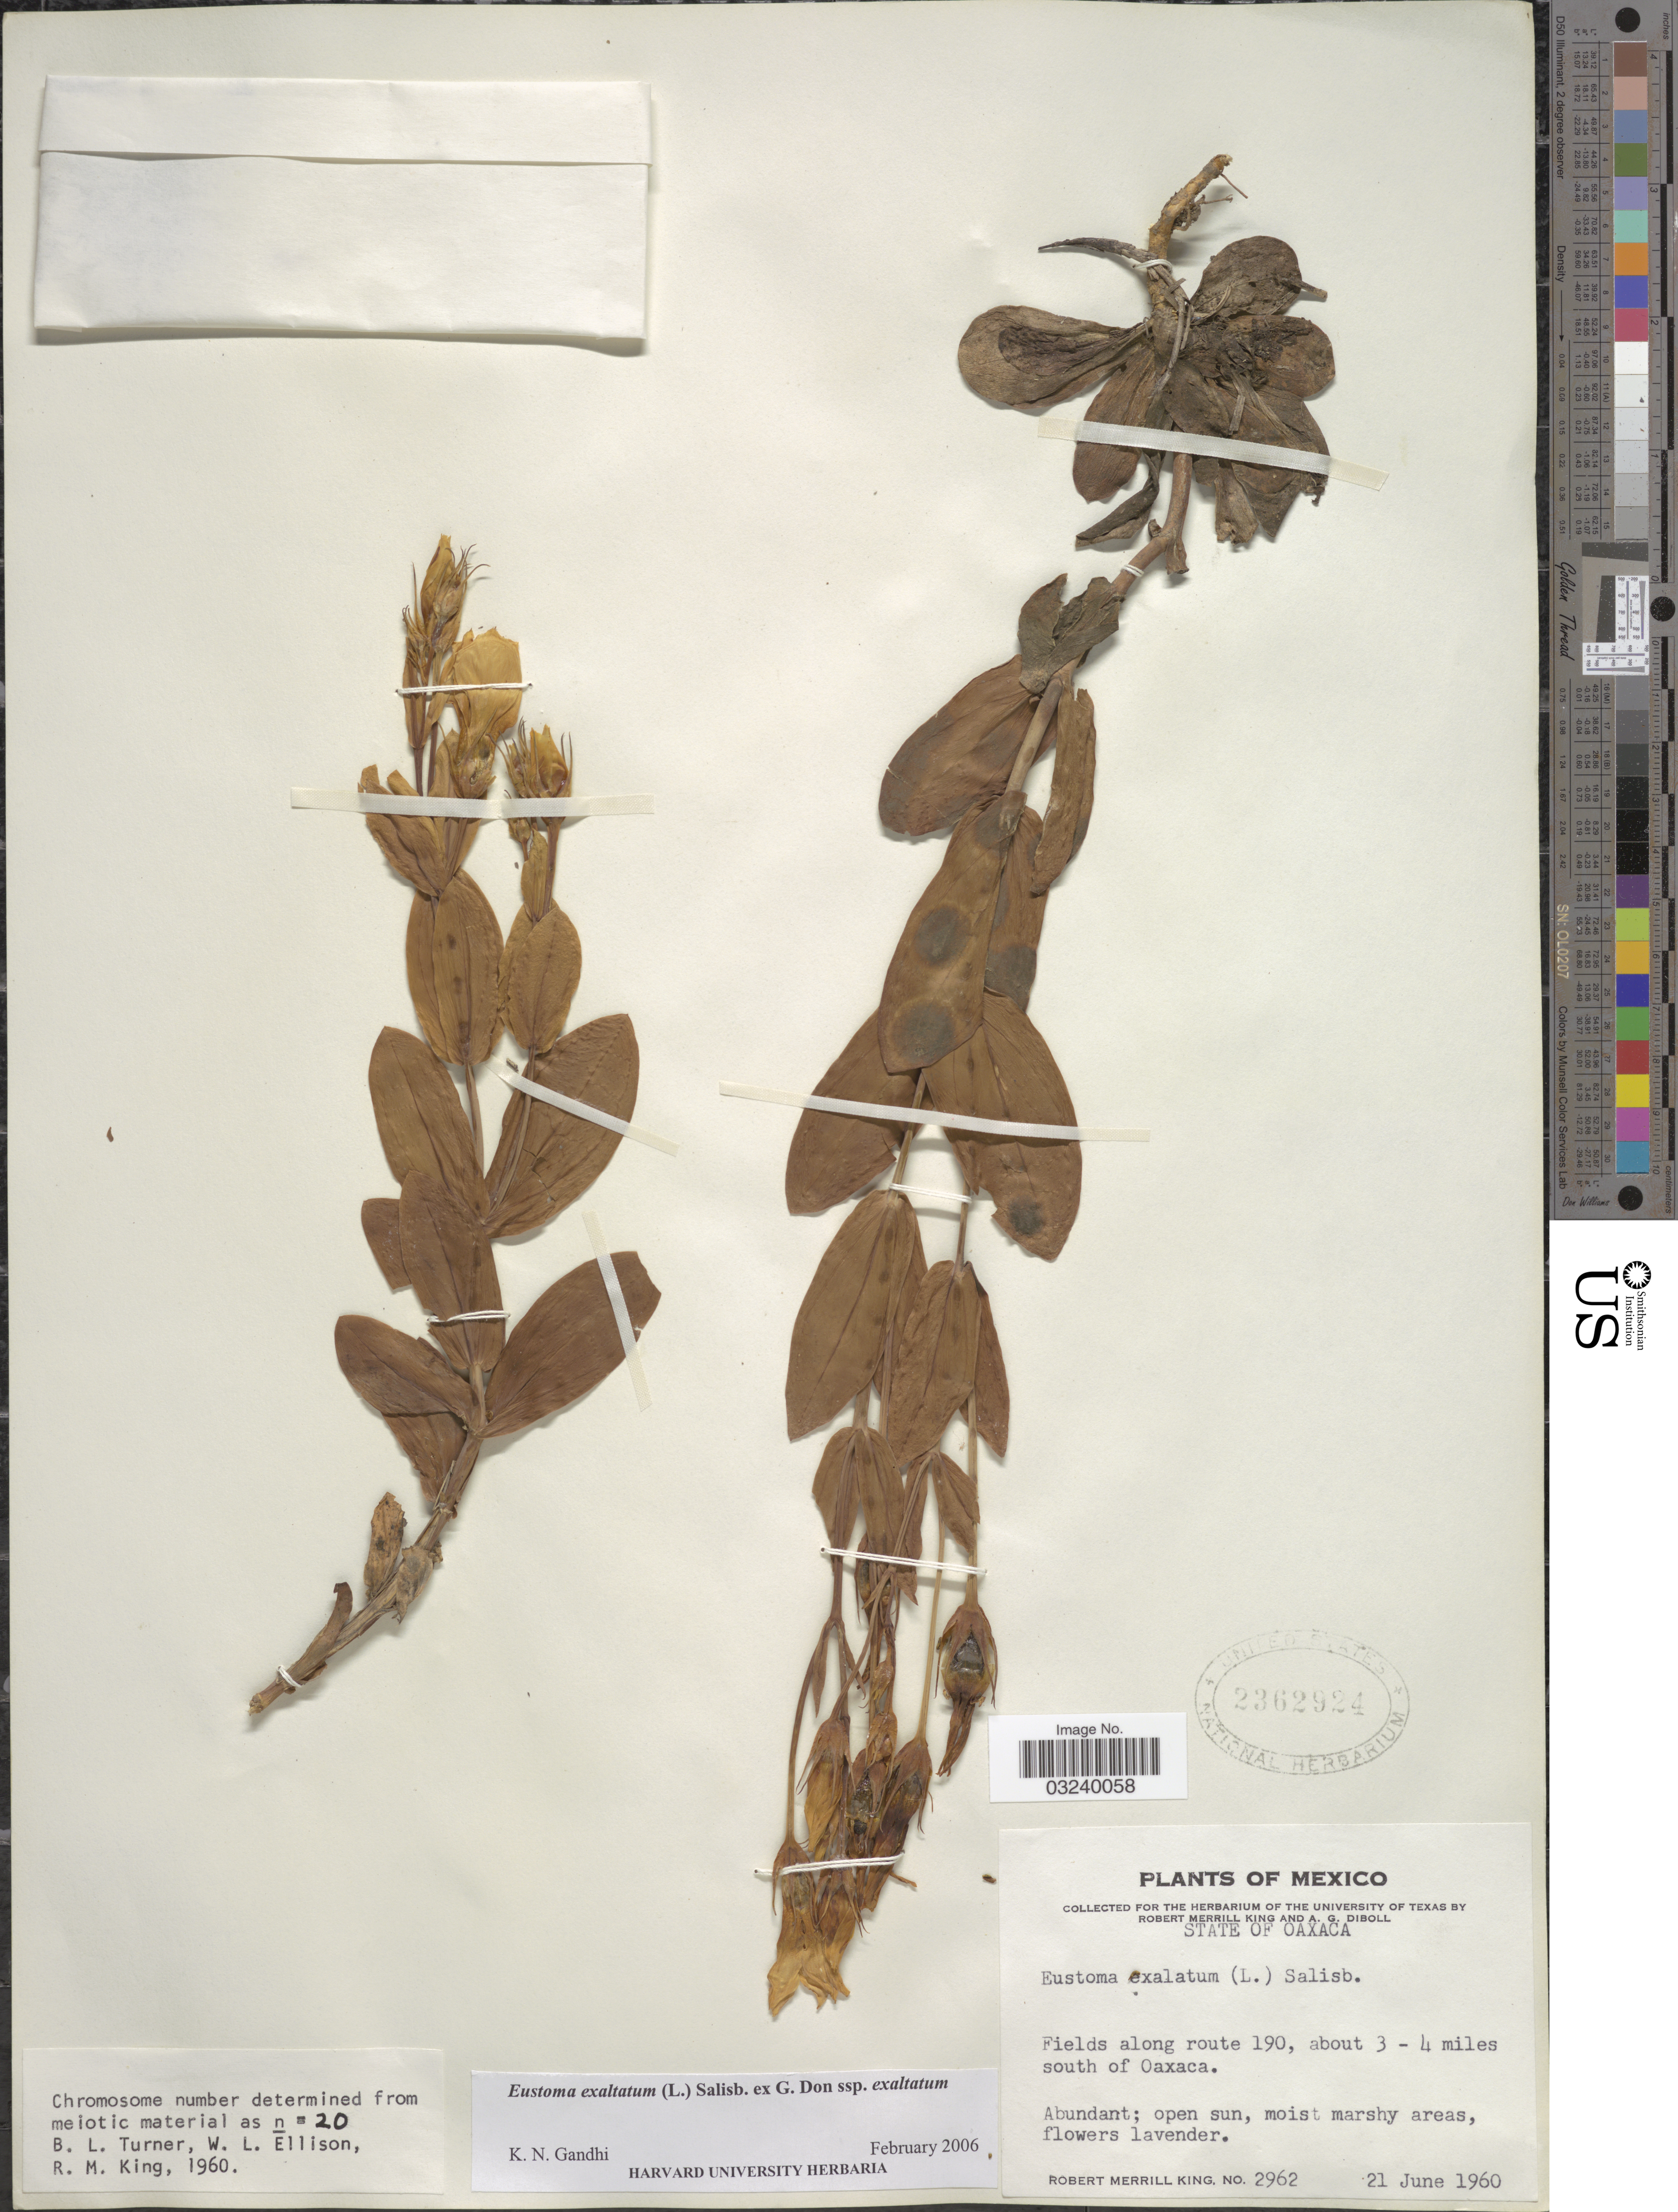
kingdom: Plantae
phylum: Tracheophyta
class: Magnoliopsida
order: Gentianales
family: Gentianaceae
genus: Eustoma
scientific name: Eustoma exaltatum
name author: (L.) Salisb. ex Don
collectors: R. M. King & A. Diboll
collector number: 2962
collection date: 1960-06-21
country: Mexico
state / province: Oaxaca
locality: Fields along route 190, about 3 - 4 miles, south of Oaxaca.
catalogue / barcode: US 2362924